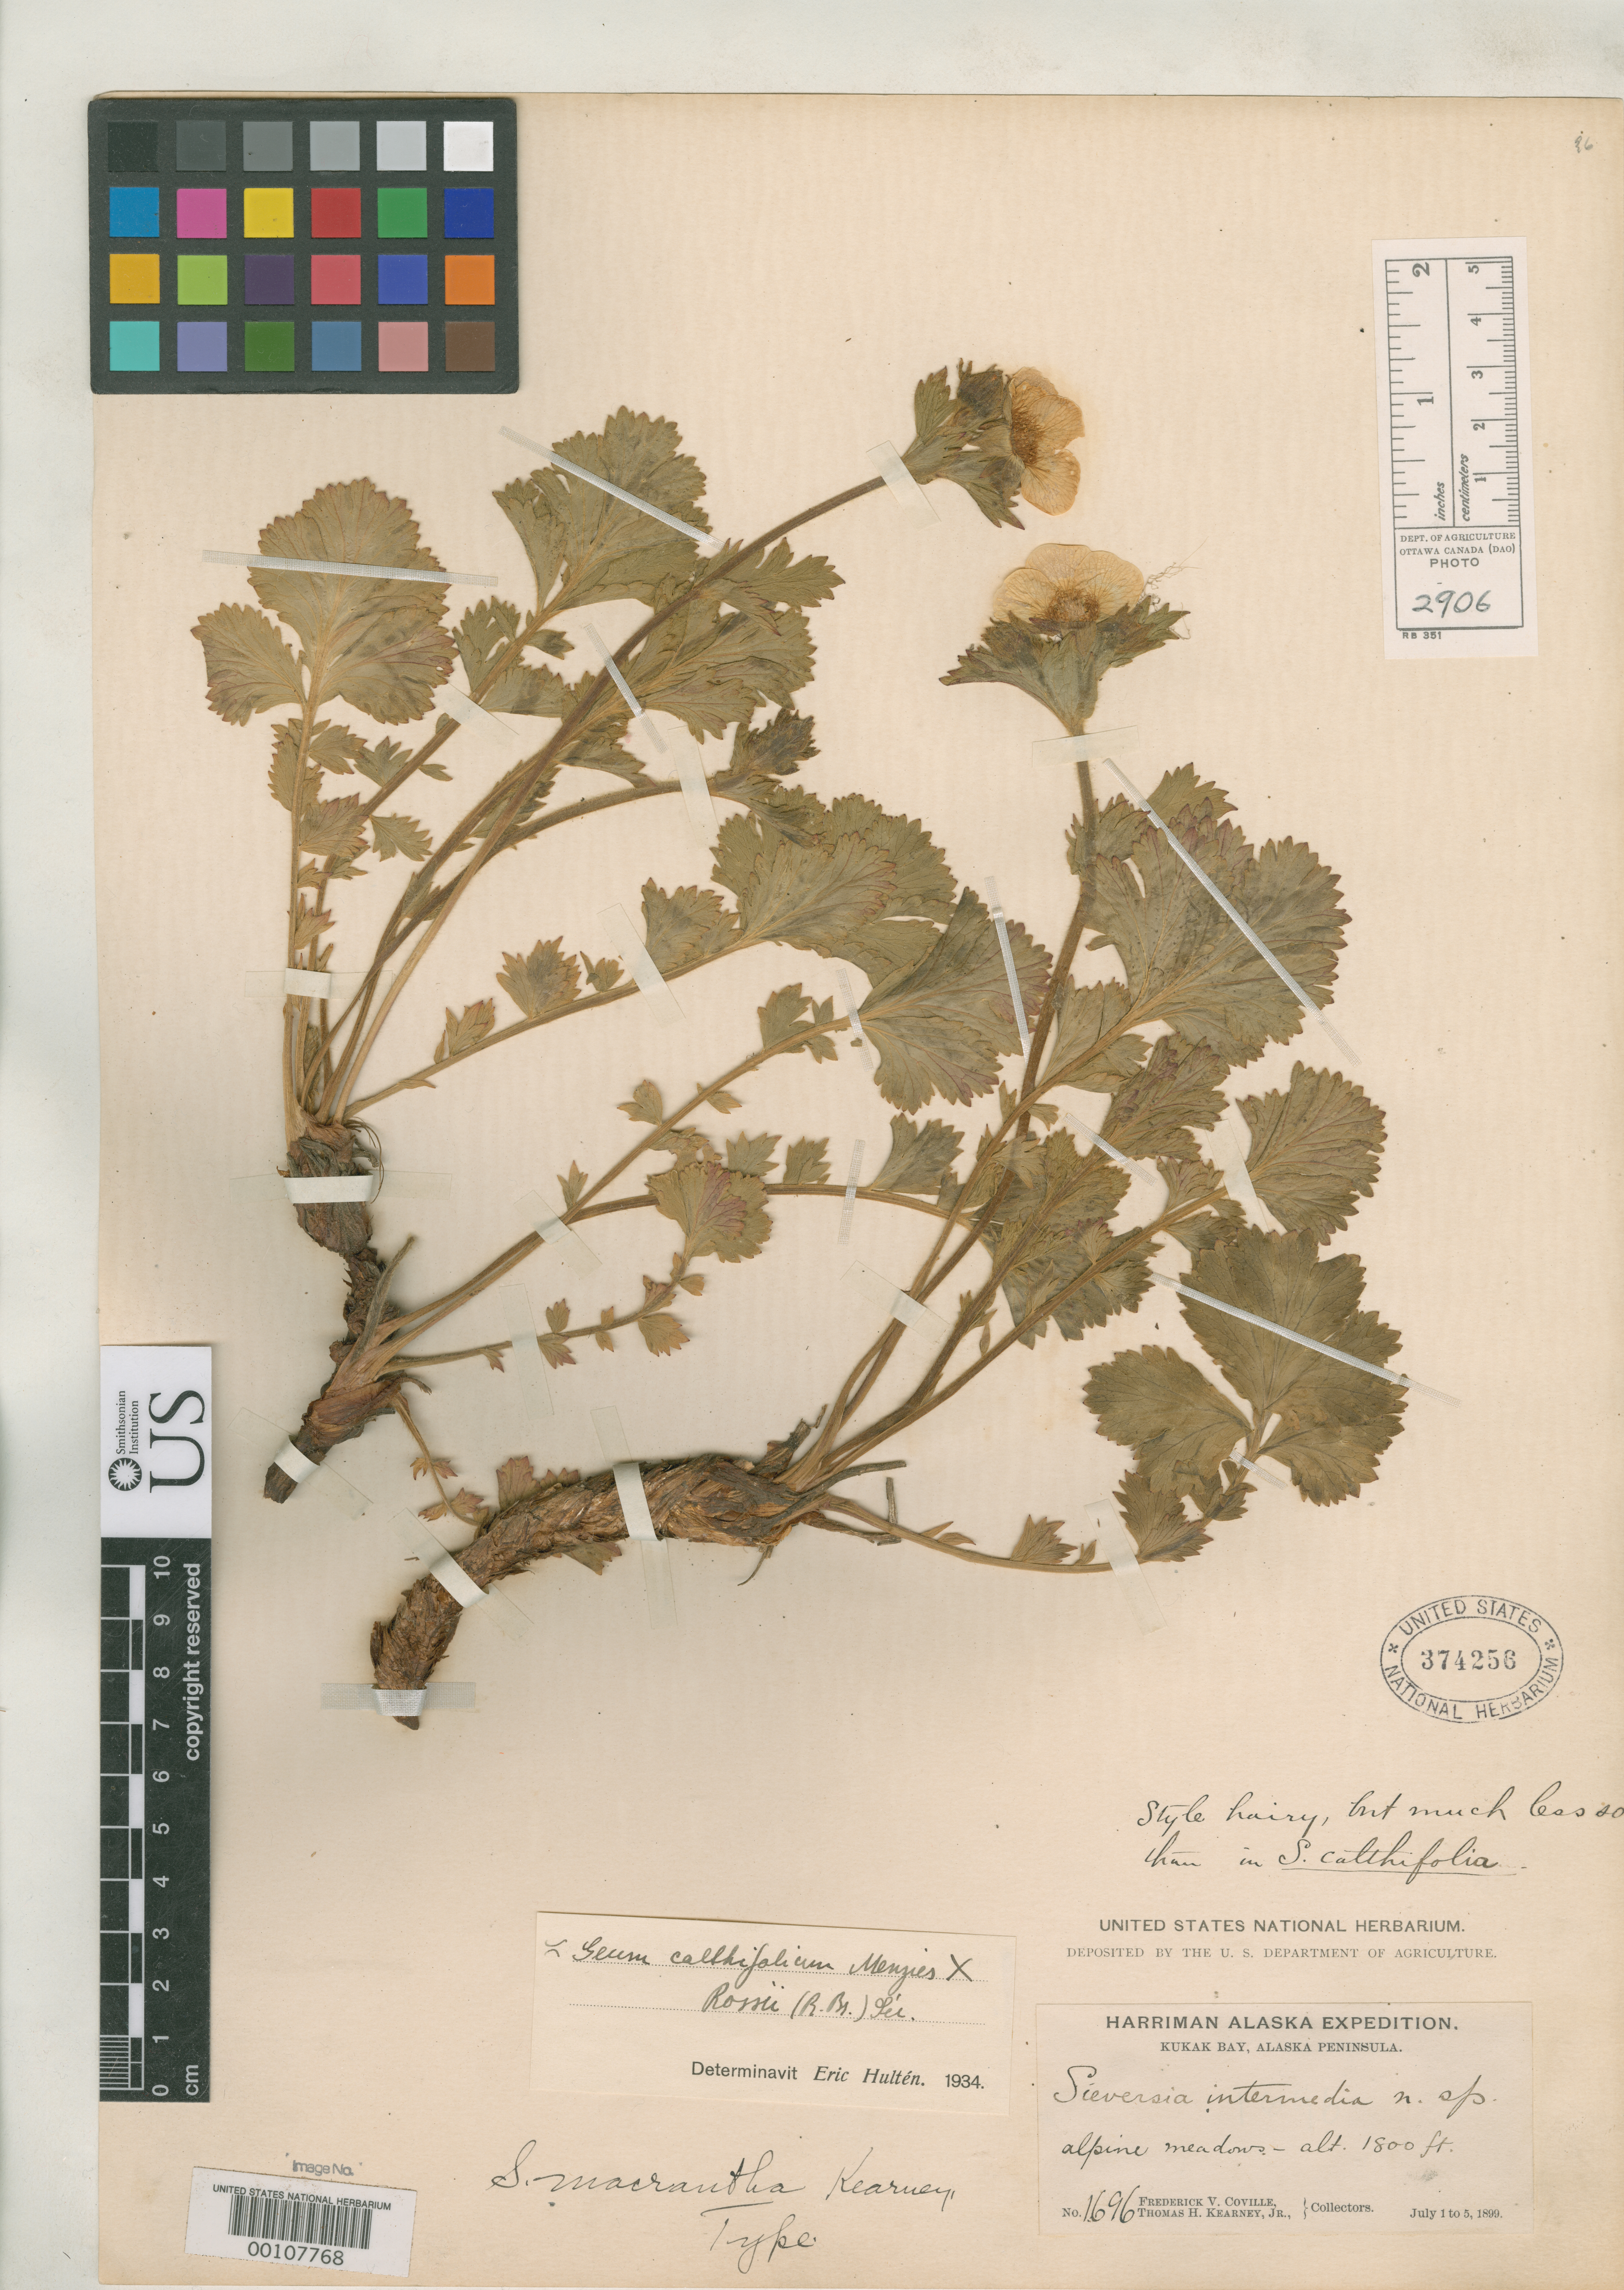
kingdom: Plantae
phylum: Tracheophyta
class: Magnoliopsida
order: Rosales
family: Rosaceae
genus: Sieversia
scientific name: Sieversia macrantha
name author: Kearney in Rydb.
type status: Holotype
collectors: F. V. Coville & T. H. Kearney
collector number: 1696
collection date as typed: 01 Jul 1899 to 05 Jul 1899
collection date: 1899-07-01/1899-07-05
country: United States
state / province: Alaska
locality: Kukak Bay.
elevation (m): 540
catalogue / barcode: US 374256